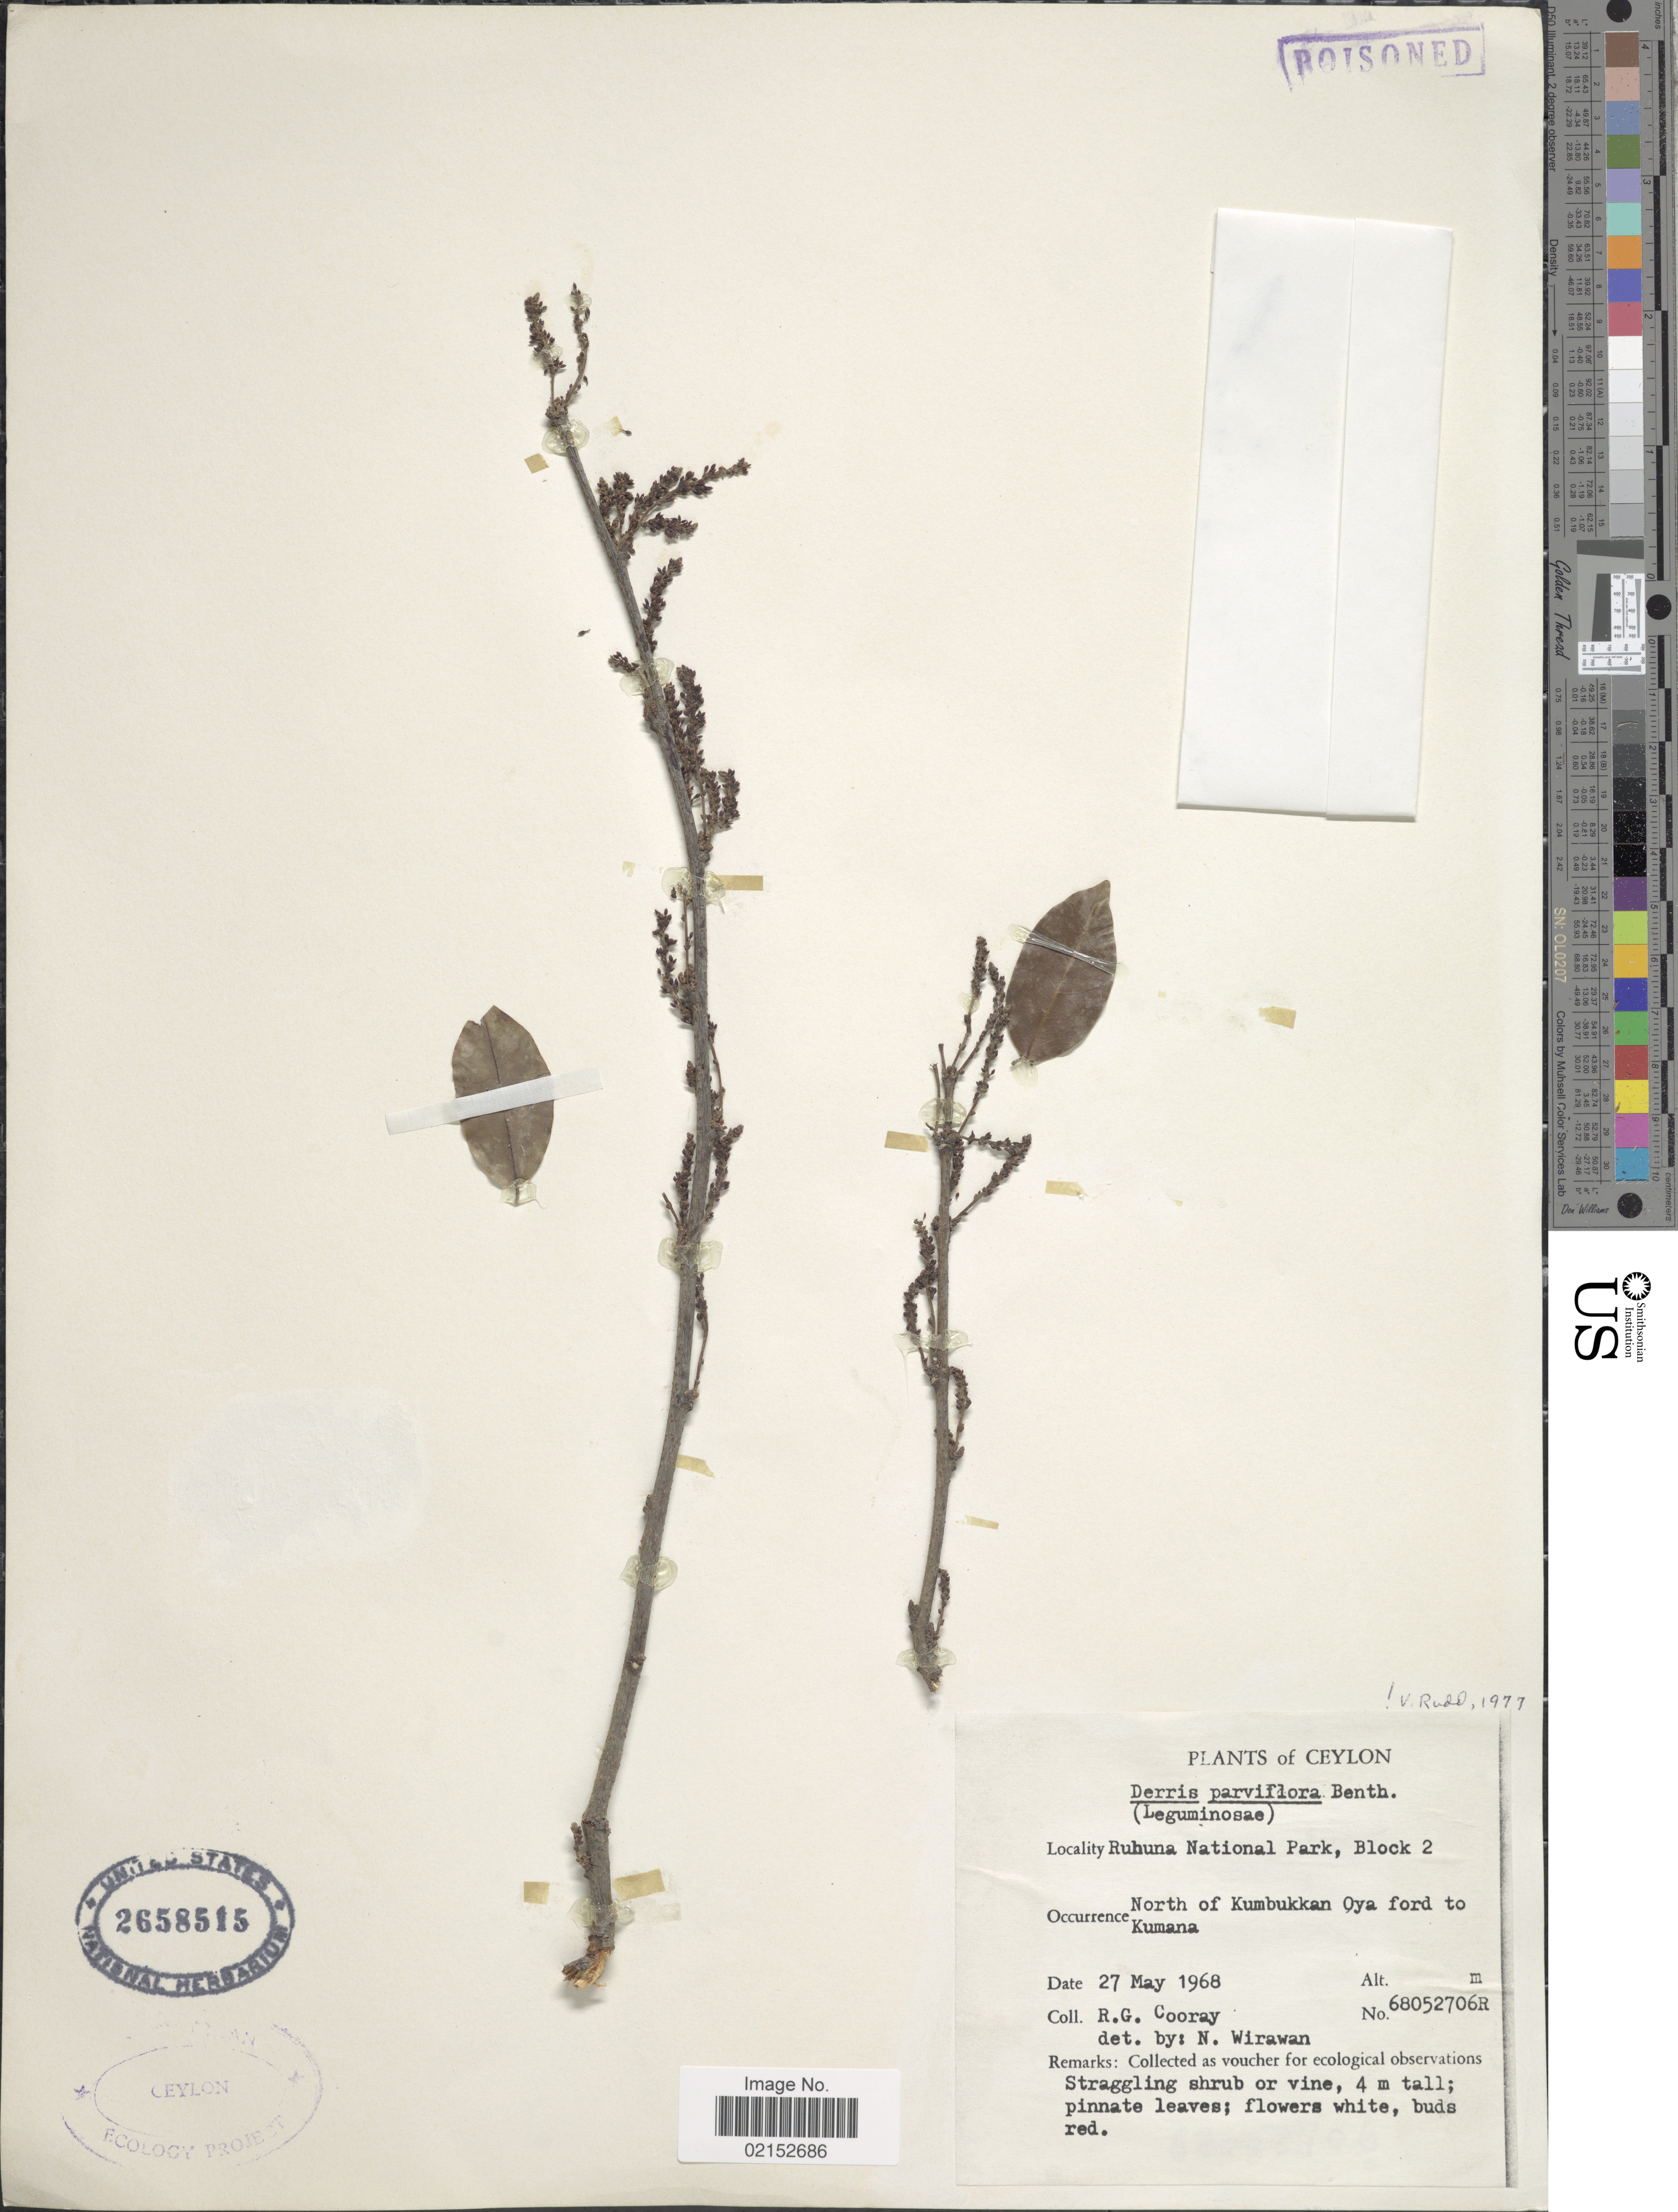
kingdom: Plantae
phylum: Tracheophyta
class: Magnoliopsida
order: Fabales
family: Fabaceae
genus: Derris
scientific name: Derris parviflora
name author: Benth.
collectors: R. Cooray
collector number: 68052706R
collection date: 1968-05-27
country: Sri Lanka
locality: Ceylon, North of Kumbukkan Oya ford to Kumana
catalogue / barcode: US 2658515